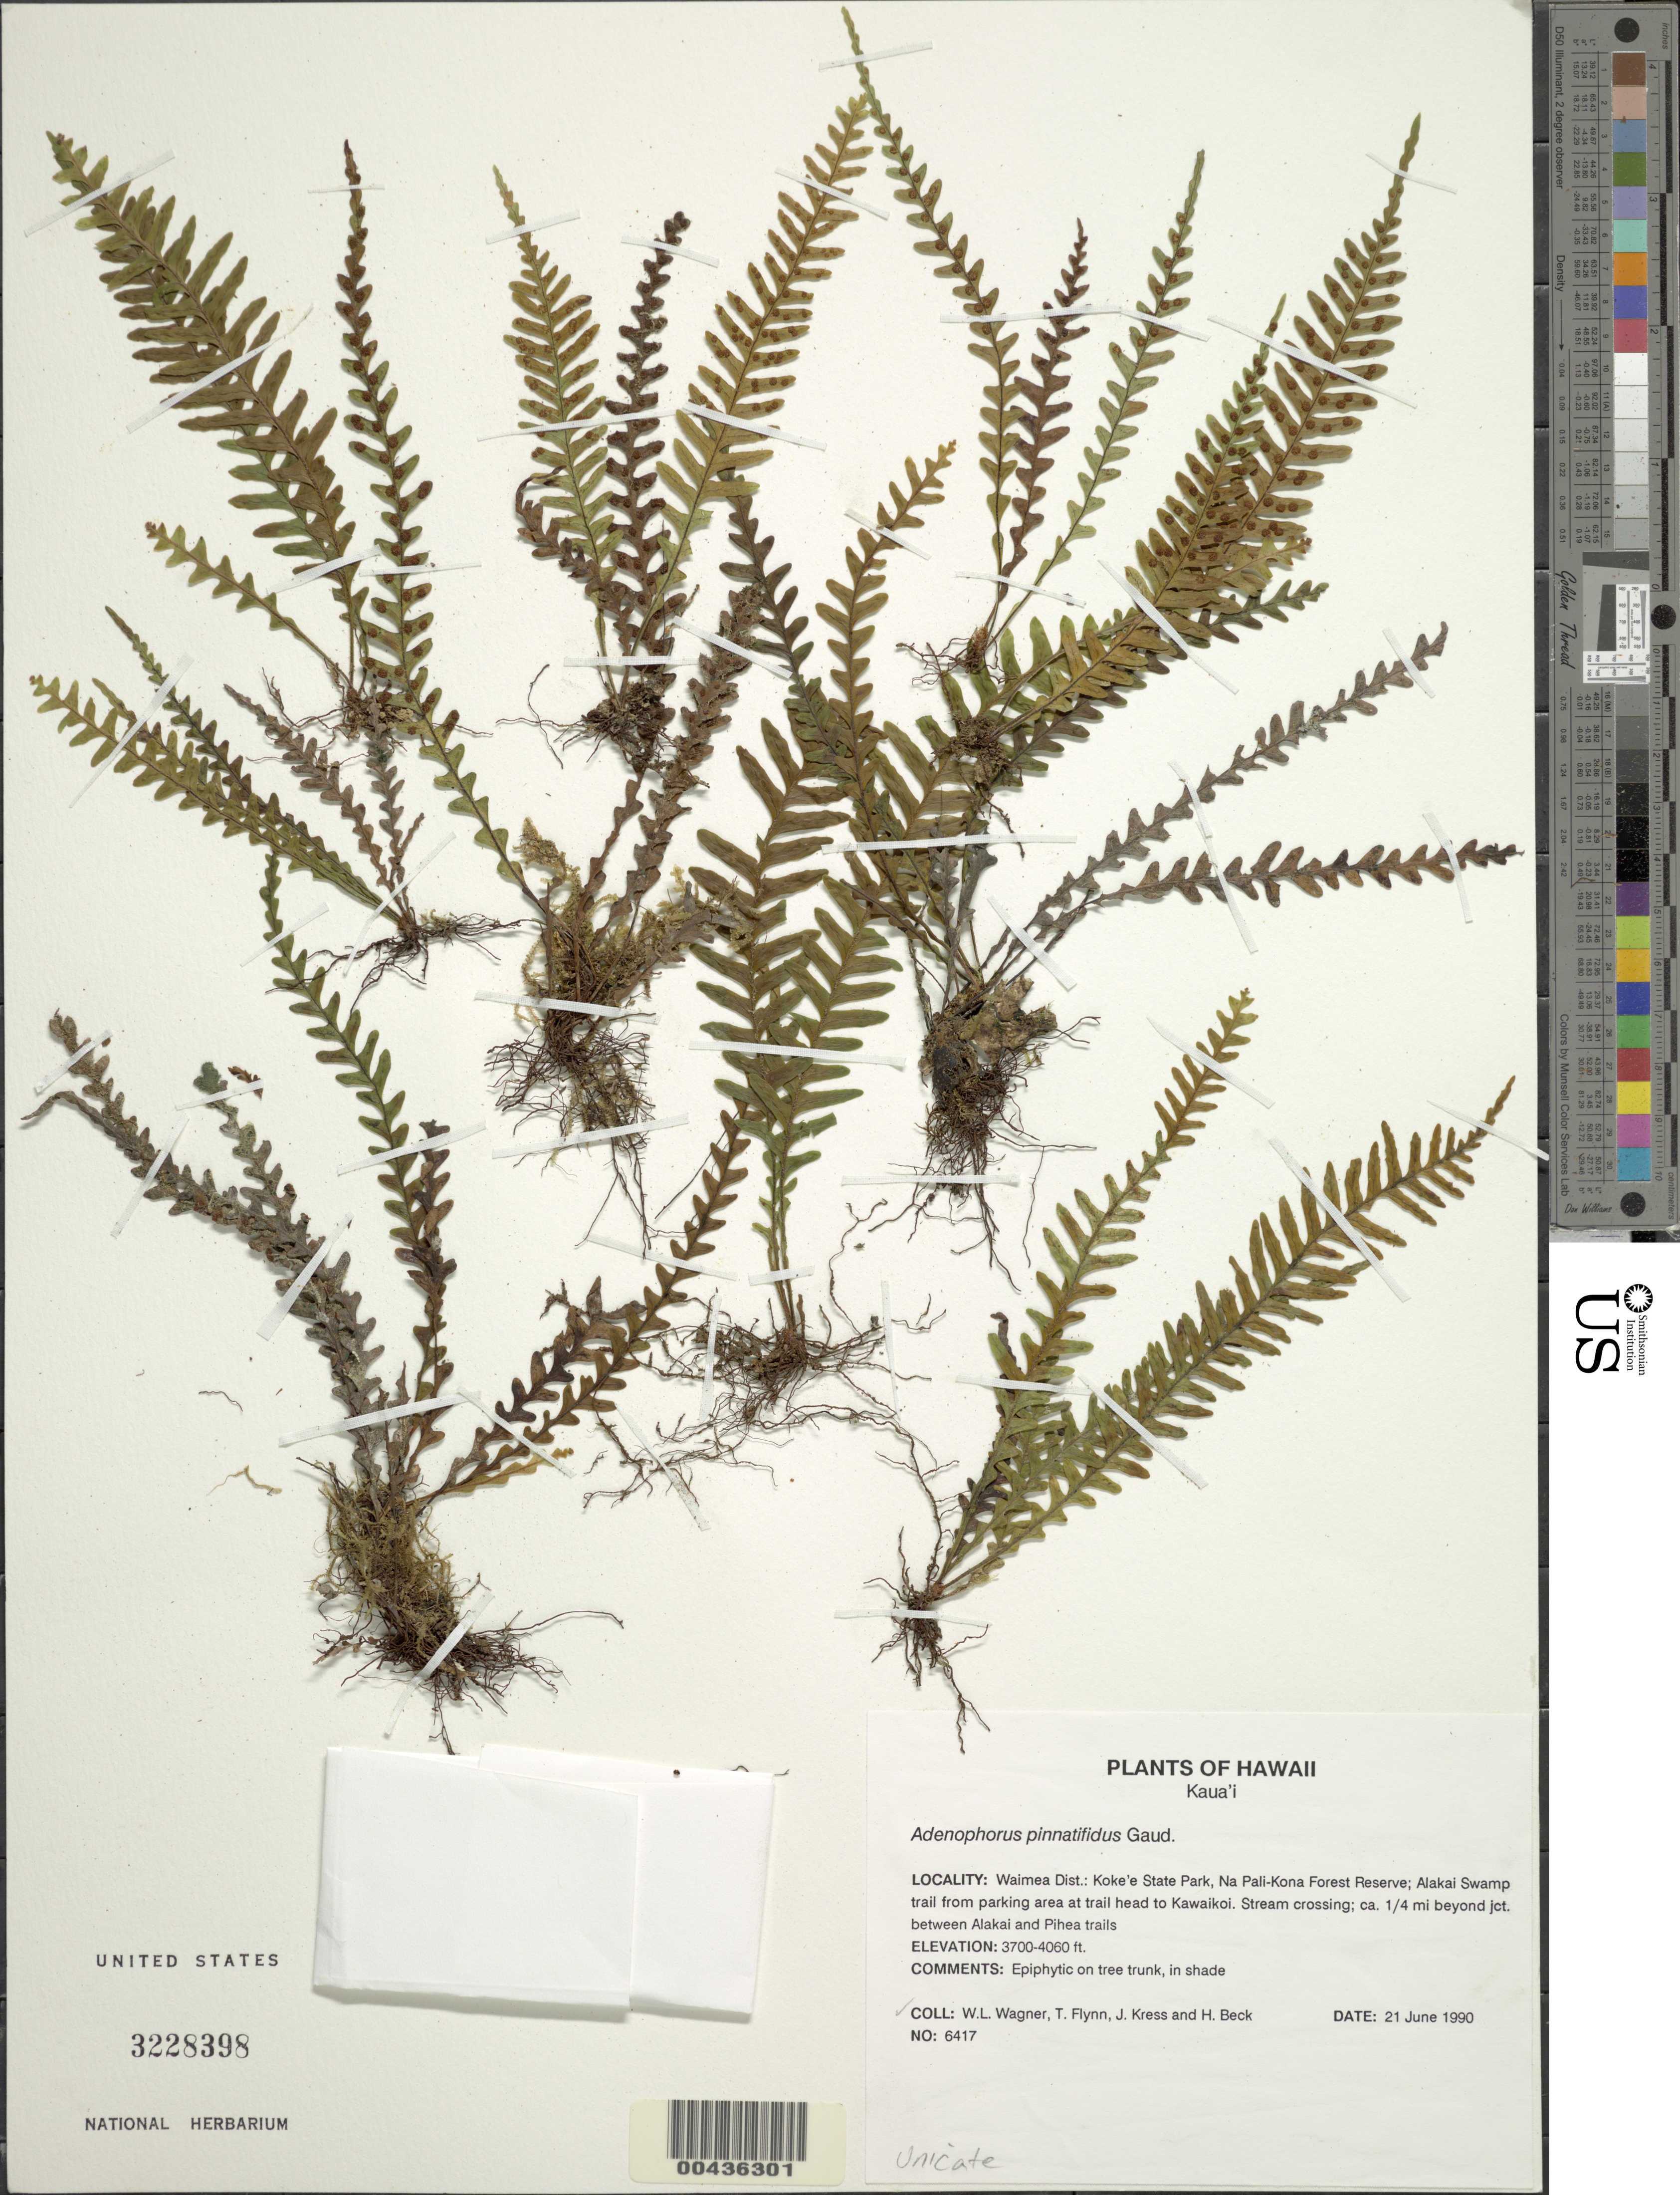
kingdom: Plantae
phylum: Tracheophyta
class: Polypodiopsida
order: Polypodiales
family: Polypodiaceae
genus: Adenophorus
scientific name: Adenophorus pinnatifidus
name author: Gaudich.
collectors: W. L. Wagner, T. W. Flynn, W. J. Kress & H. Beck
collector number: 6417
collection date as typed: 21 Jun 1990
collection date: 1990-06-21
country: United States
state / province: Hawaii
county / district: Kauai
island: Kaua'i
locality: Waimea Dist.: Koke'e State Park, Na Pali-Kona Forest Reserve; Alakai Swamp trail from parking area at trail head to Kawaikoi...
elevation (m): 1128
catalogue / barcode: US 3228398